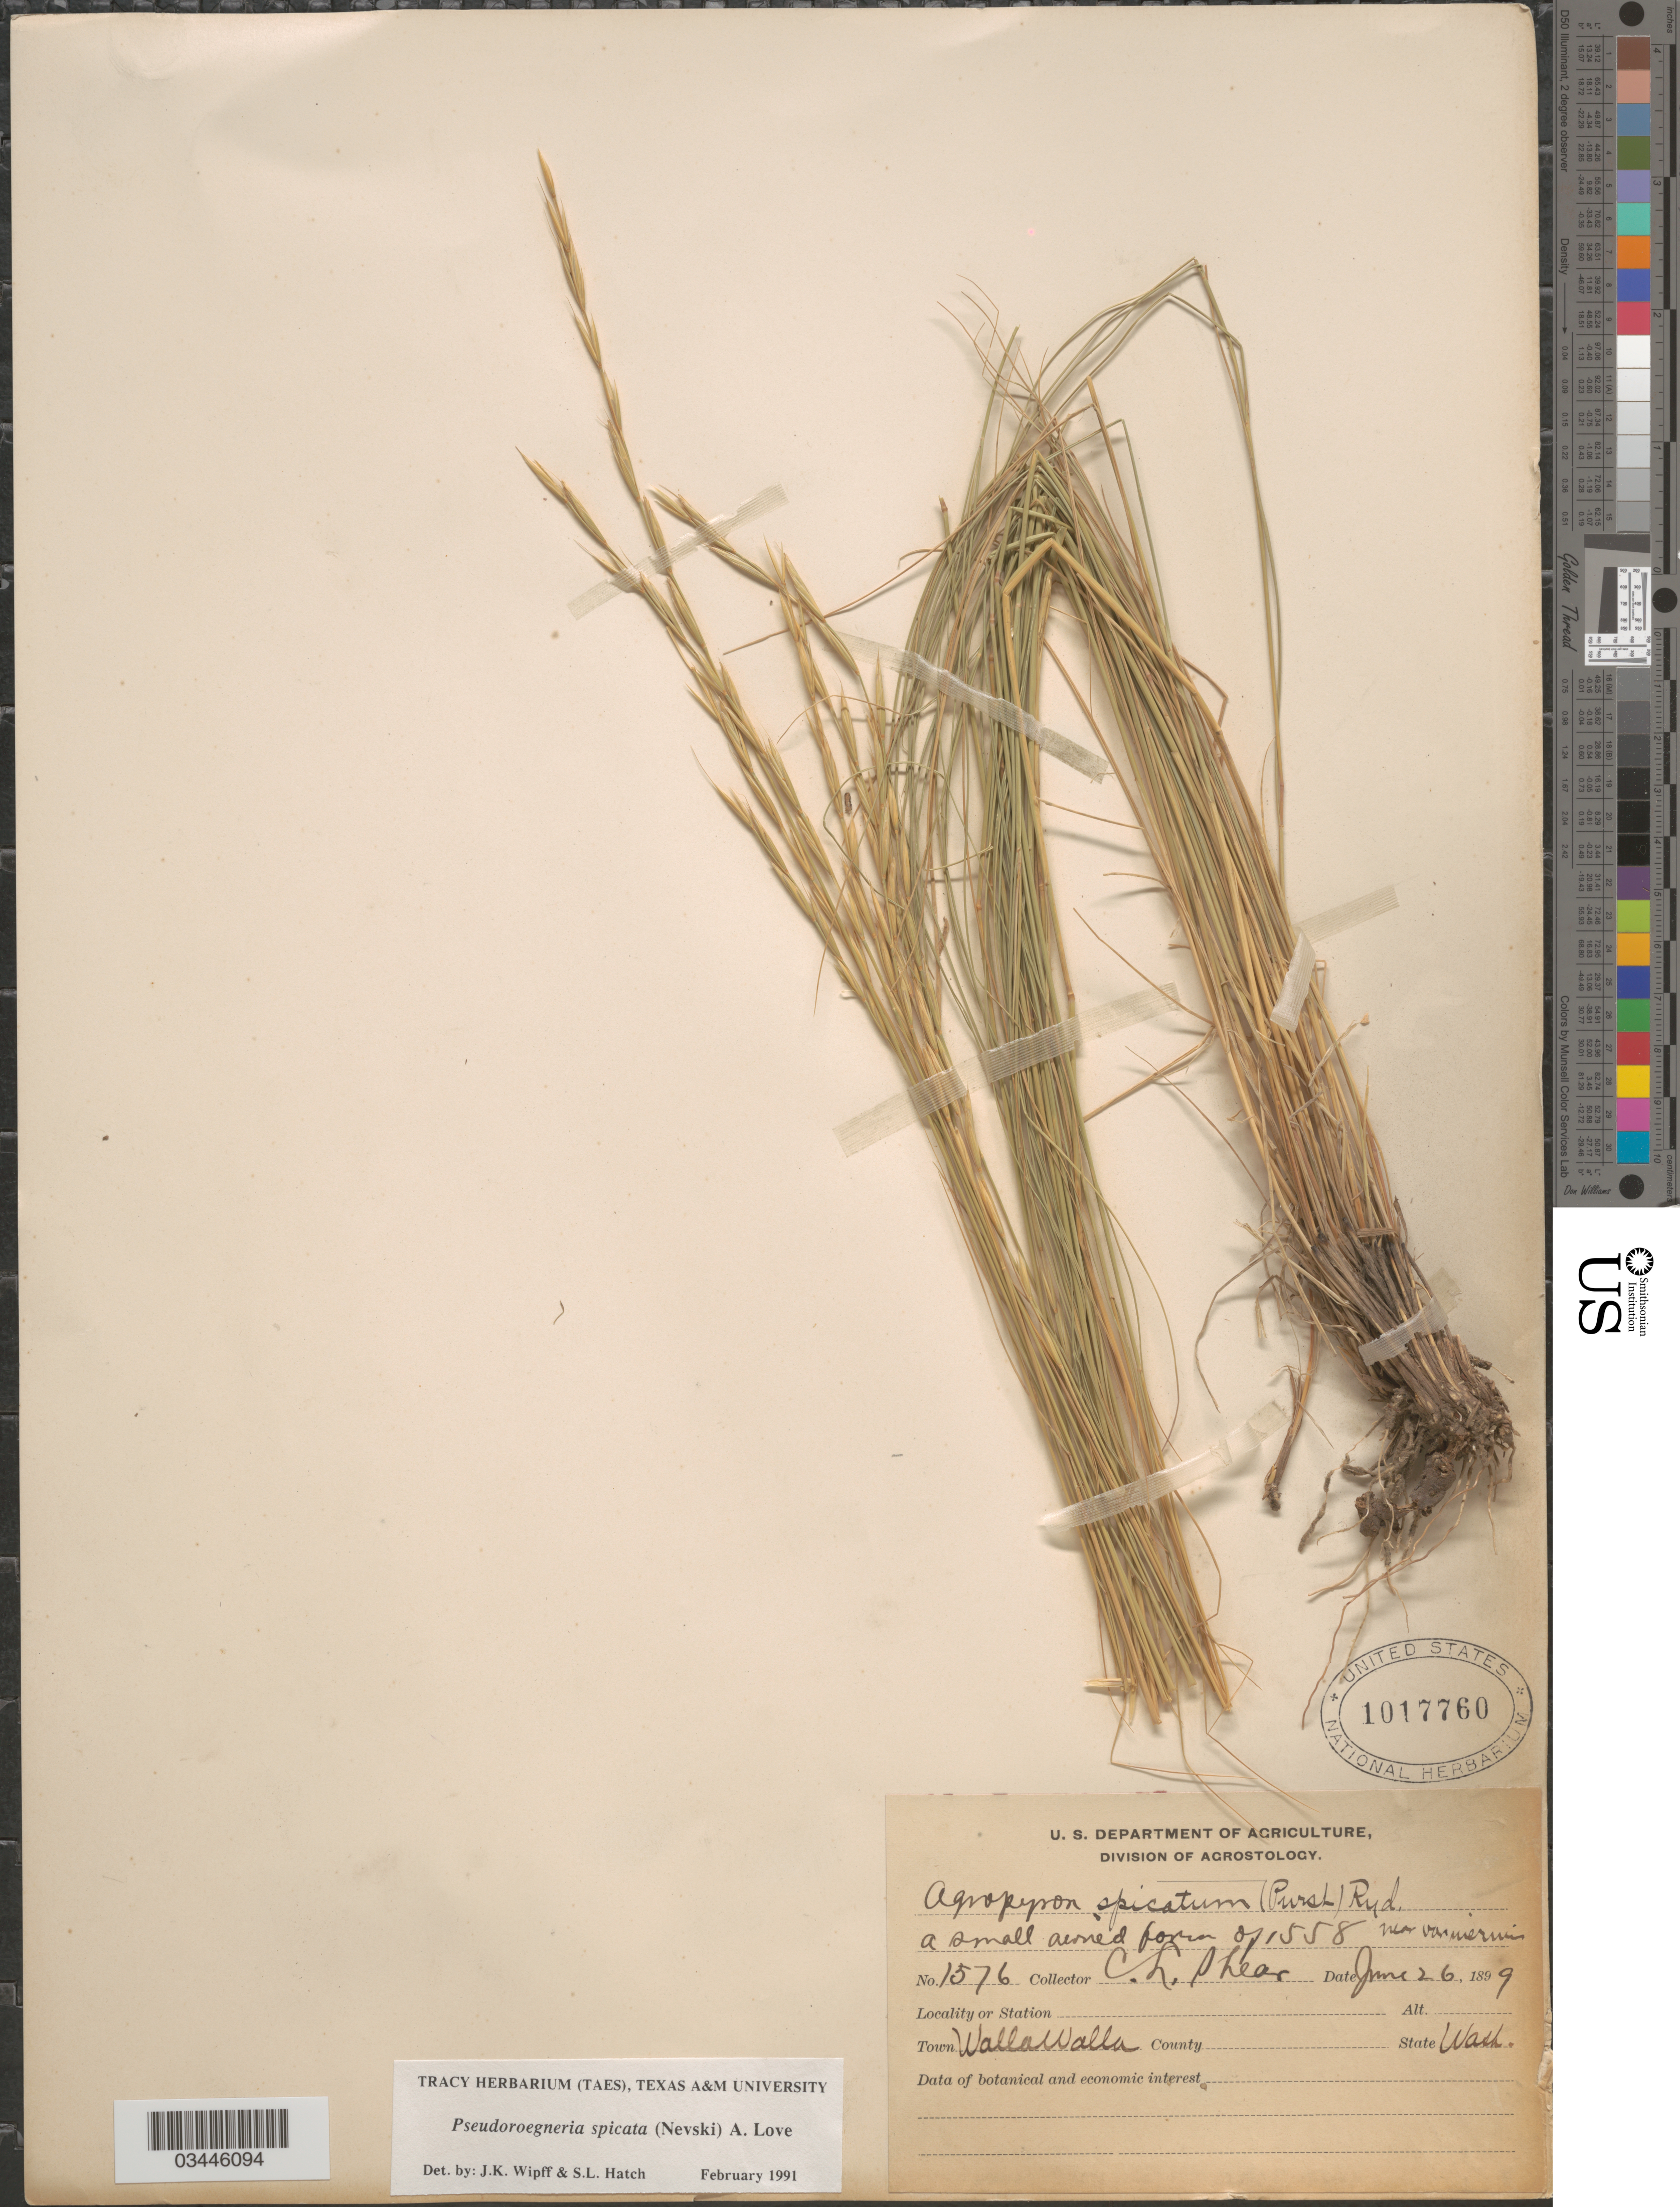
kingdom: Plantae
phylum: Tracheophyta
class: Liliopsida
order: Poales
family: Poaceae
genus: Pseudoroegneria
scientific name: Pseudoroegneria spicata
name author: (Pursh) Á. Löve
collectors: C. L. Shear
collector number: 1576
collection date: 1899-06-26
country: United States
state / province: Washington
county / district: Walla Walla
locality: Town Walla Walla.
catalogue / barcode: US 1017760